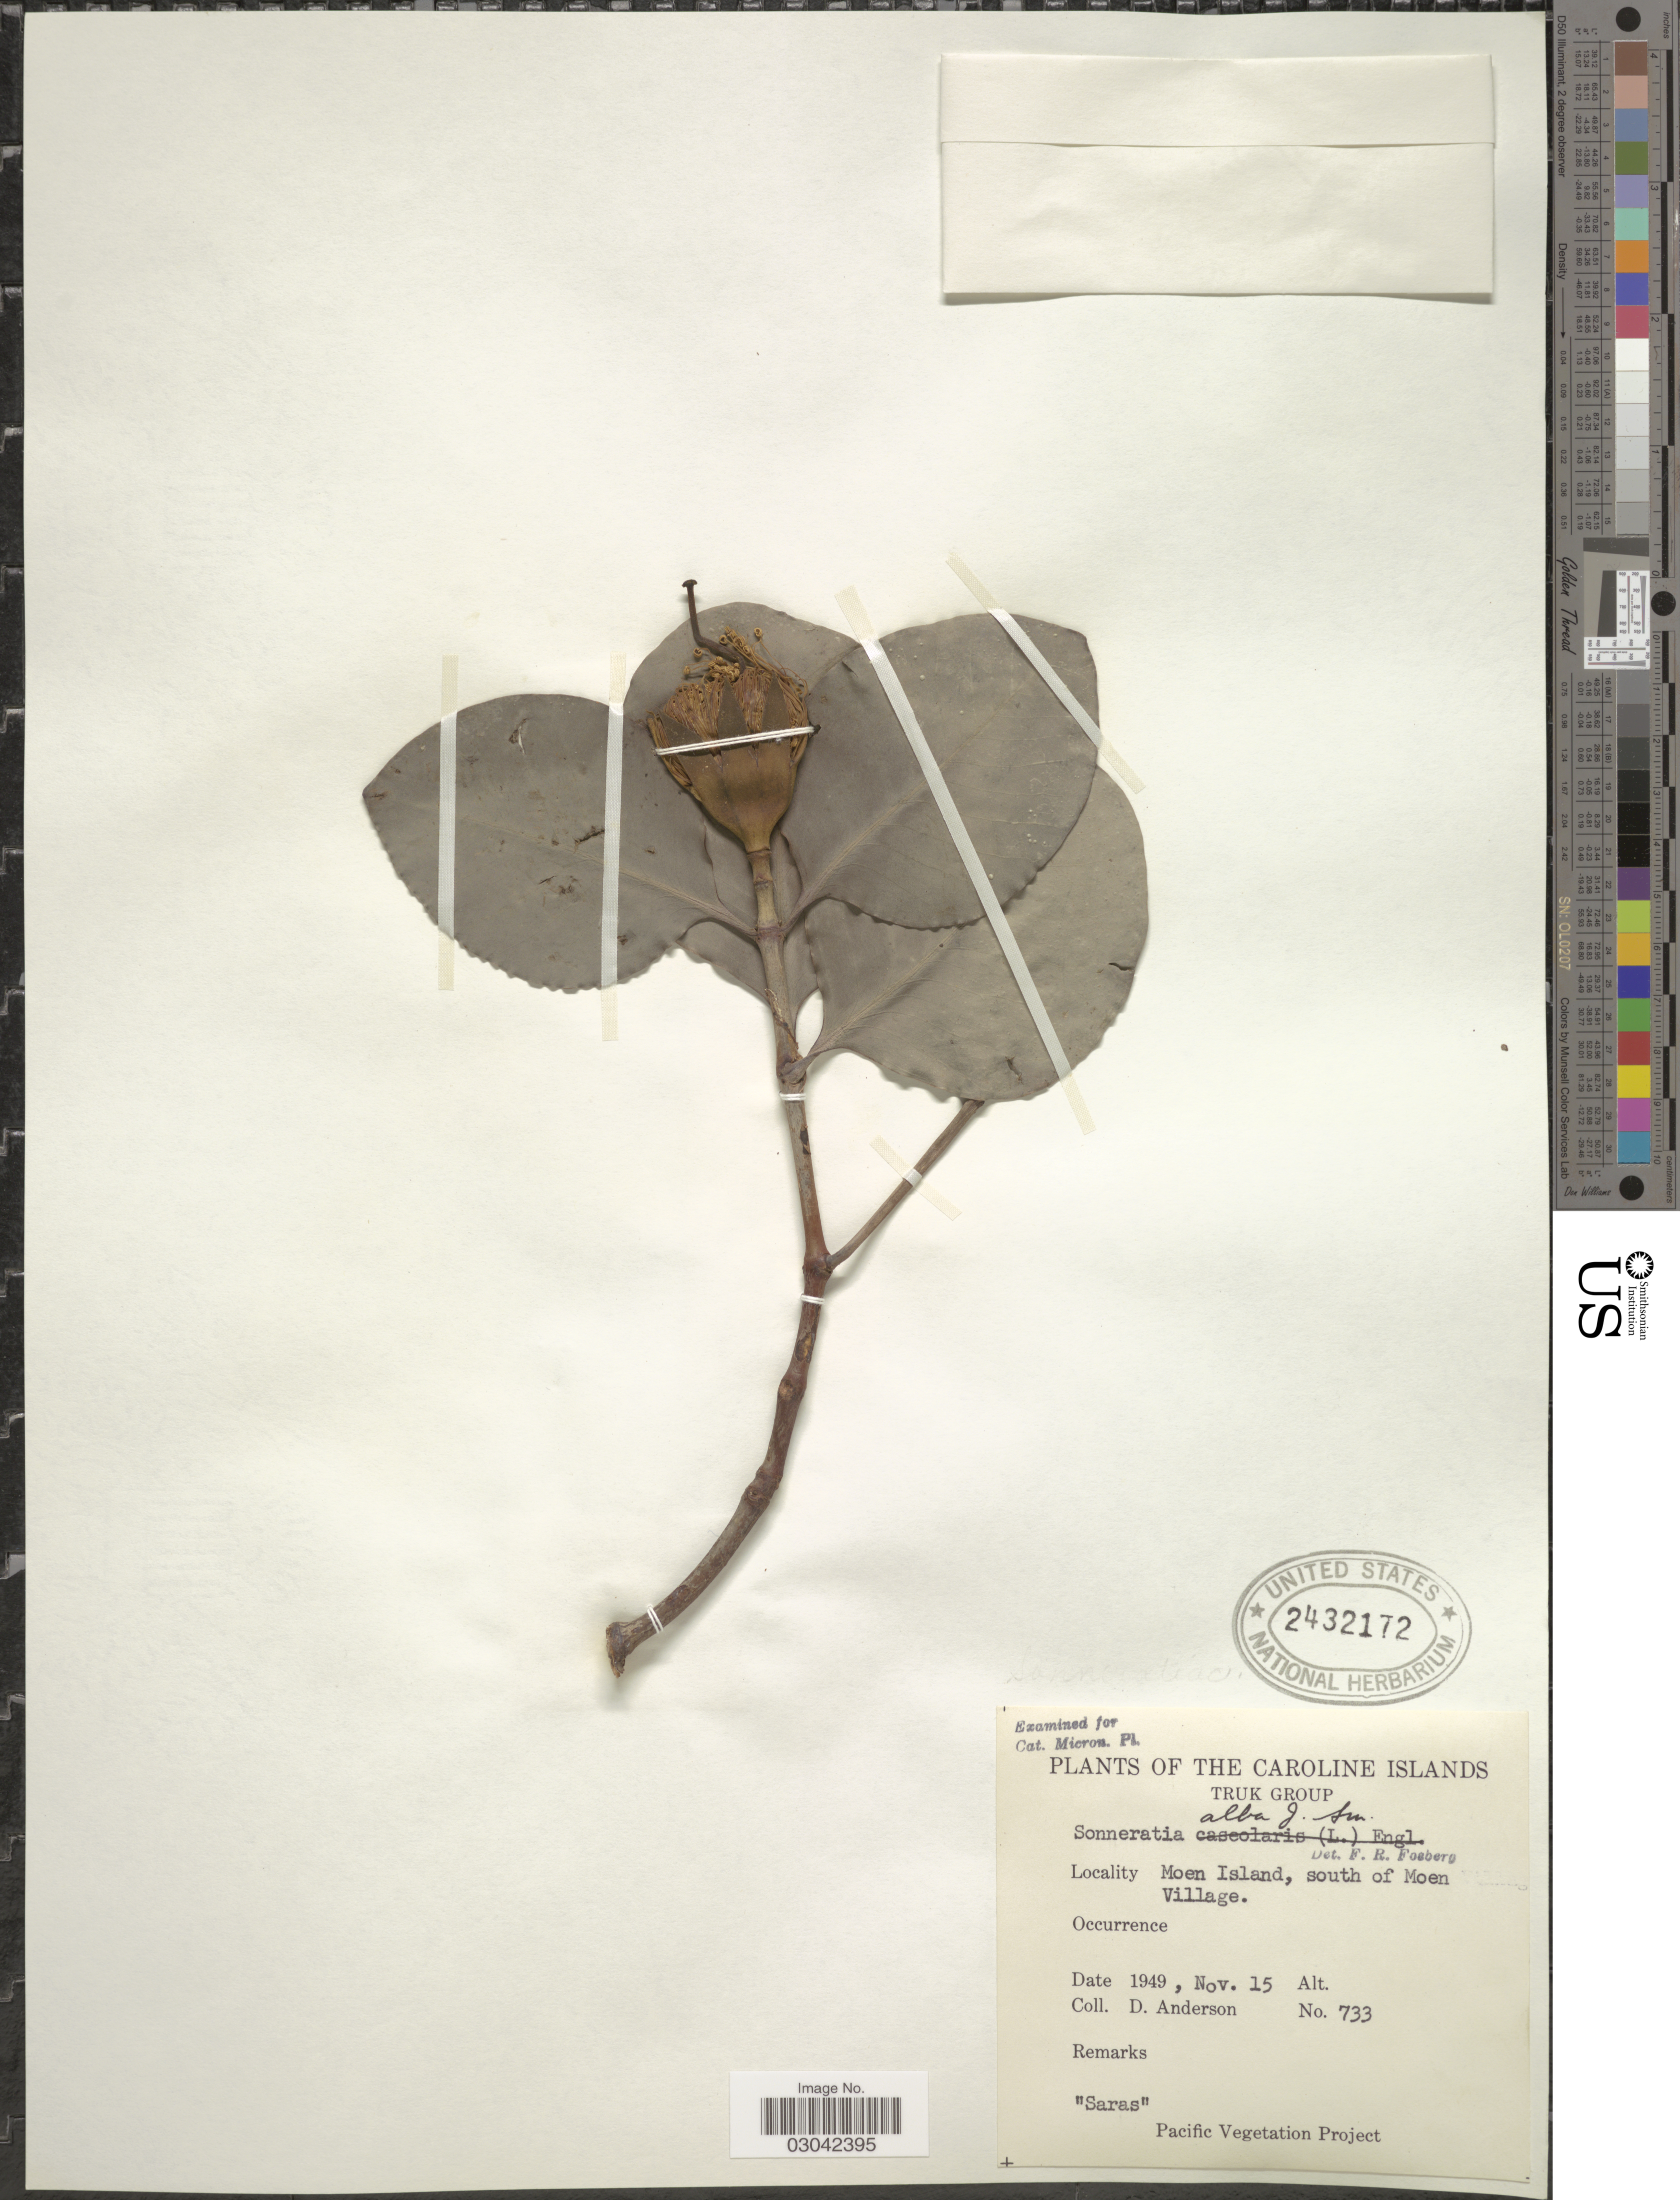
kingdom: Plantae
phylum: Tracheophyta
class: Magnoliopsida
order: Myrtales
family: Lythraceae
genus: Sonneratia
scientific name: Sonneratia alba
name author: Sm.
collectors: D. Anderson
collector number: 733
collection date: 1949-11-15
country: Micronesia, Federated States of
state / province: Truk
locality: Caroline Islands. Truk Group. Moen Island, south of Moen Village.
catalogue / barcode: US 2432172